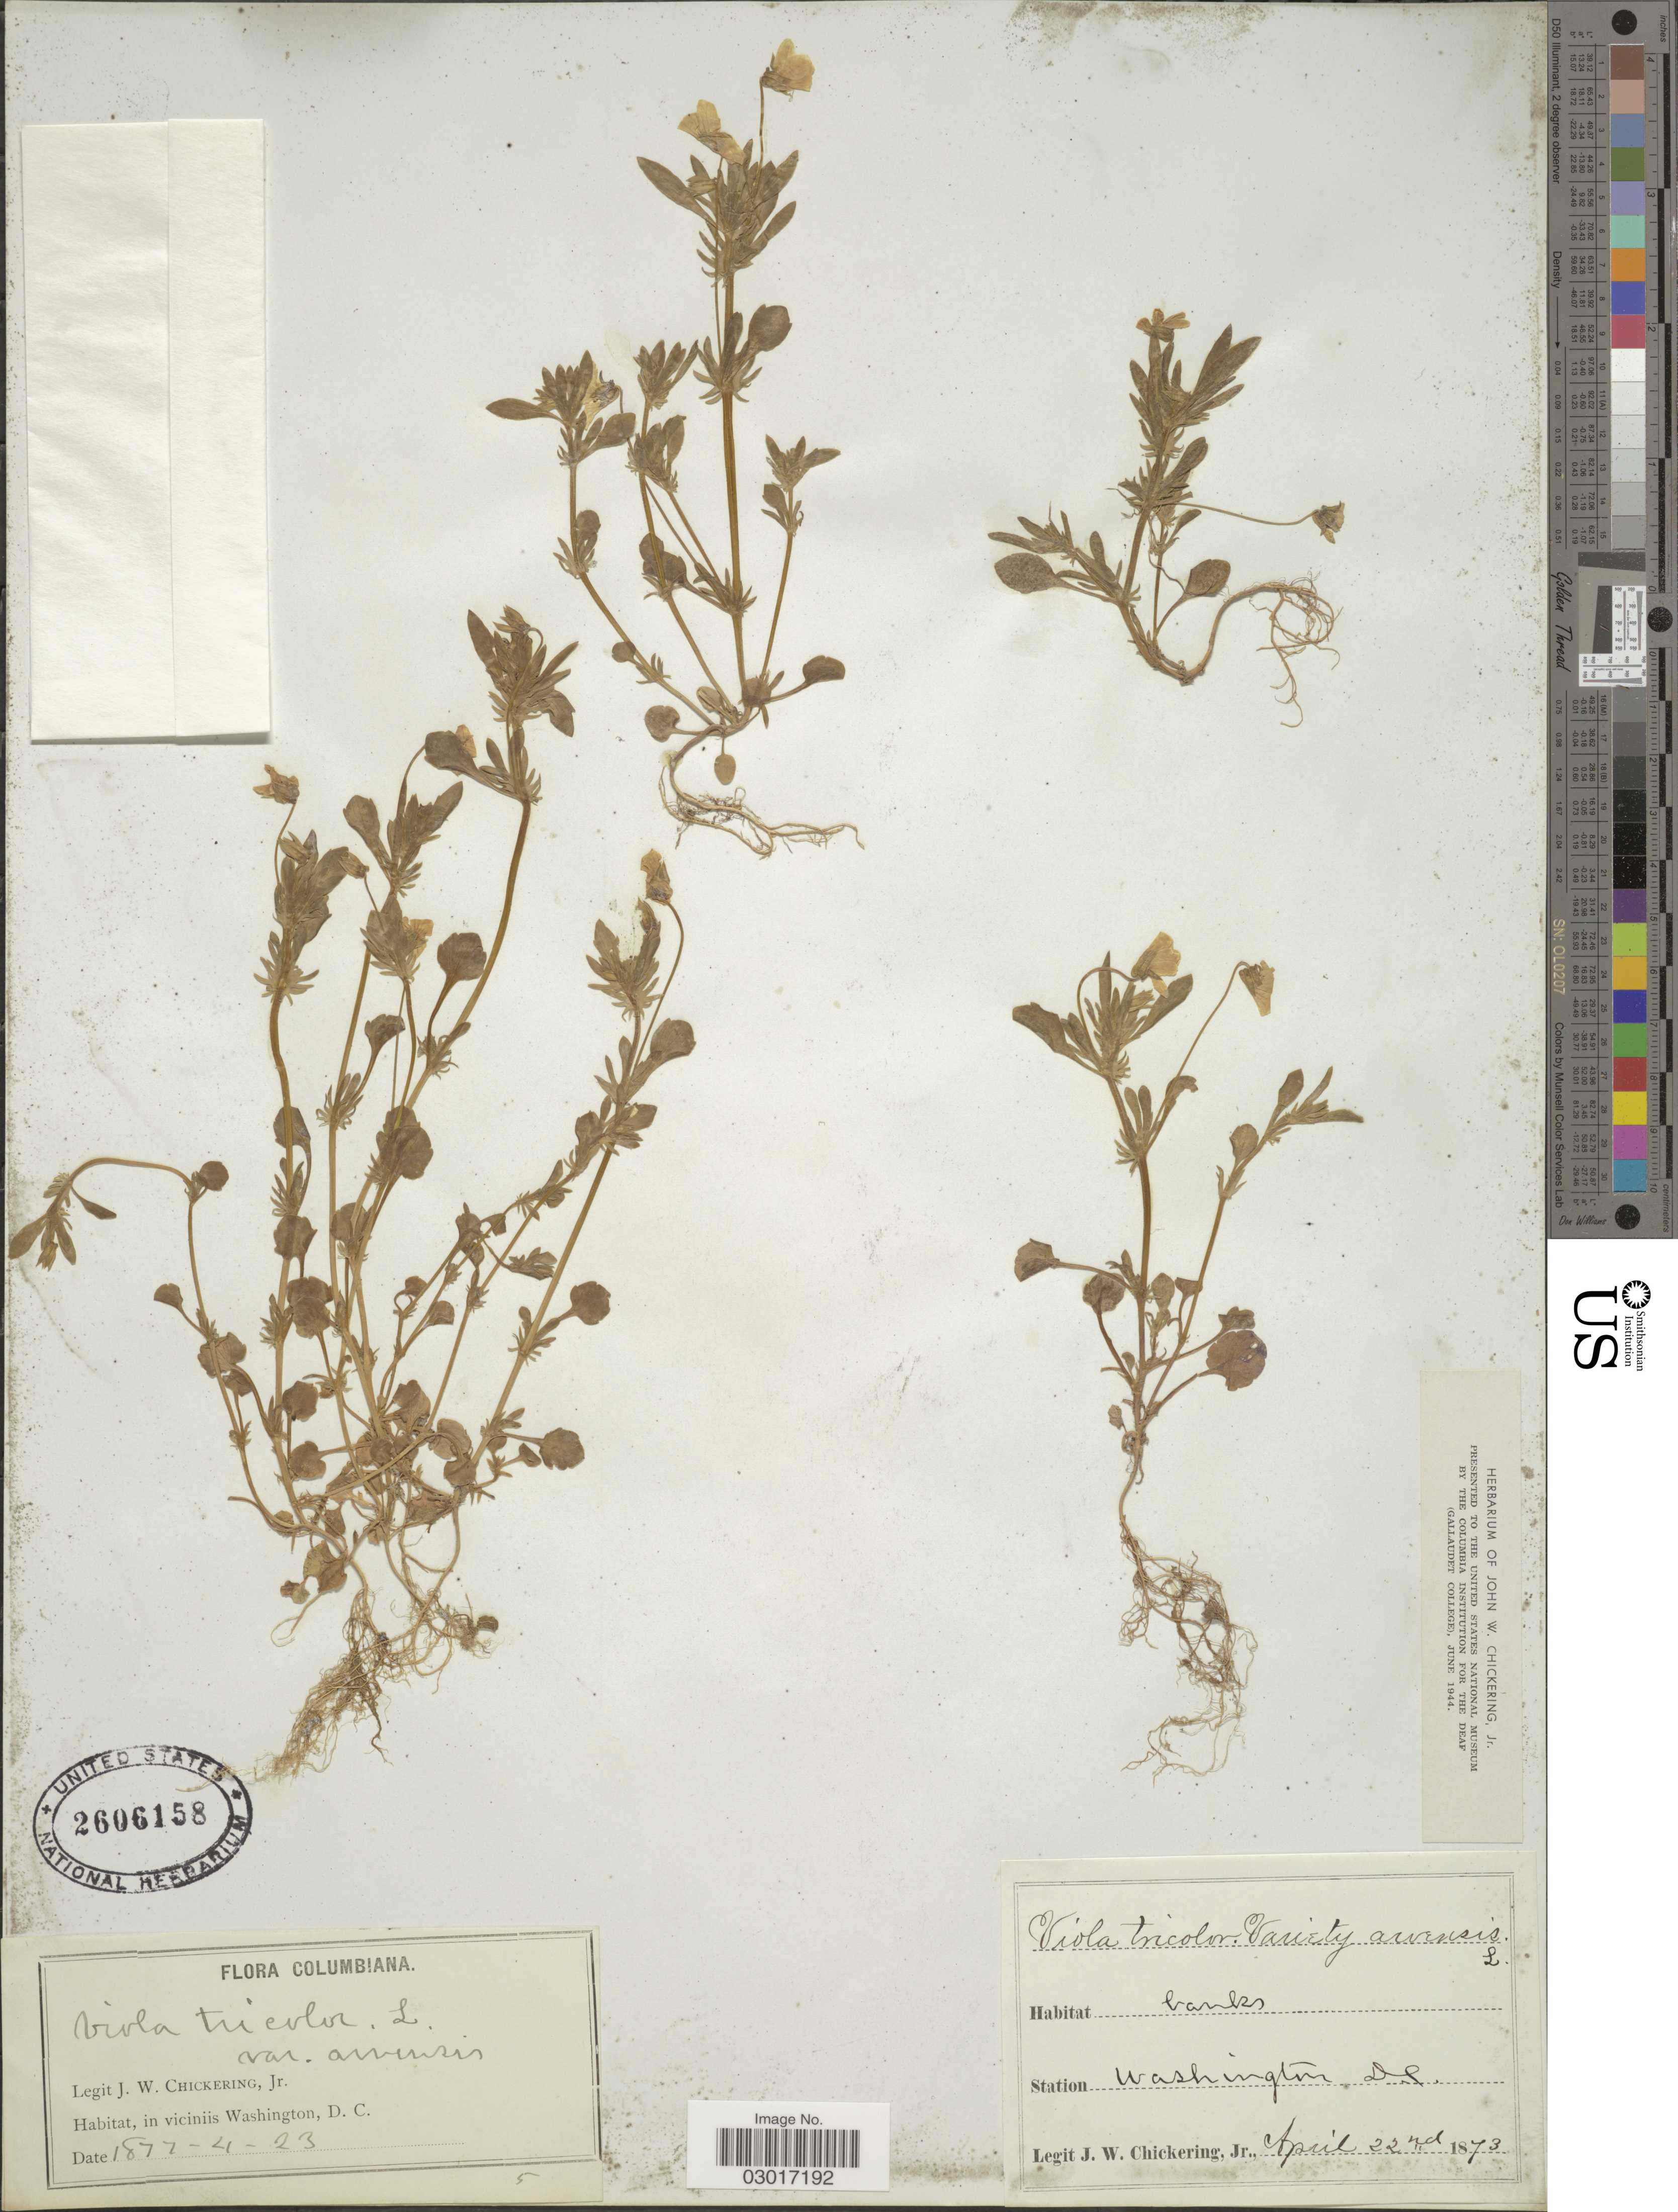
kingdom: Plantae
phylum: Tracheophyta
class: Magnoliopsida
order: Malpighiales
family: Violaceae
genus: Viola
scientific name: Viola tricolor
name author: L.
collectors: J. W. Chickering Jr.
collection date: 1877-04-23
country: United States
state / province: District of Columbia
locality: Washington, D.C. In viciniis Washington, D.C.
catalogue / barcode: US 2606158